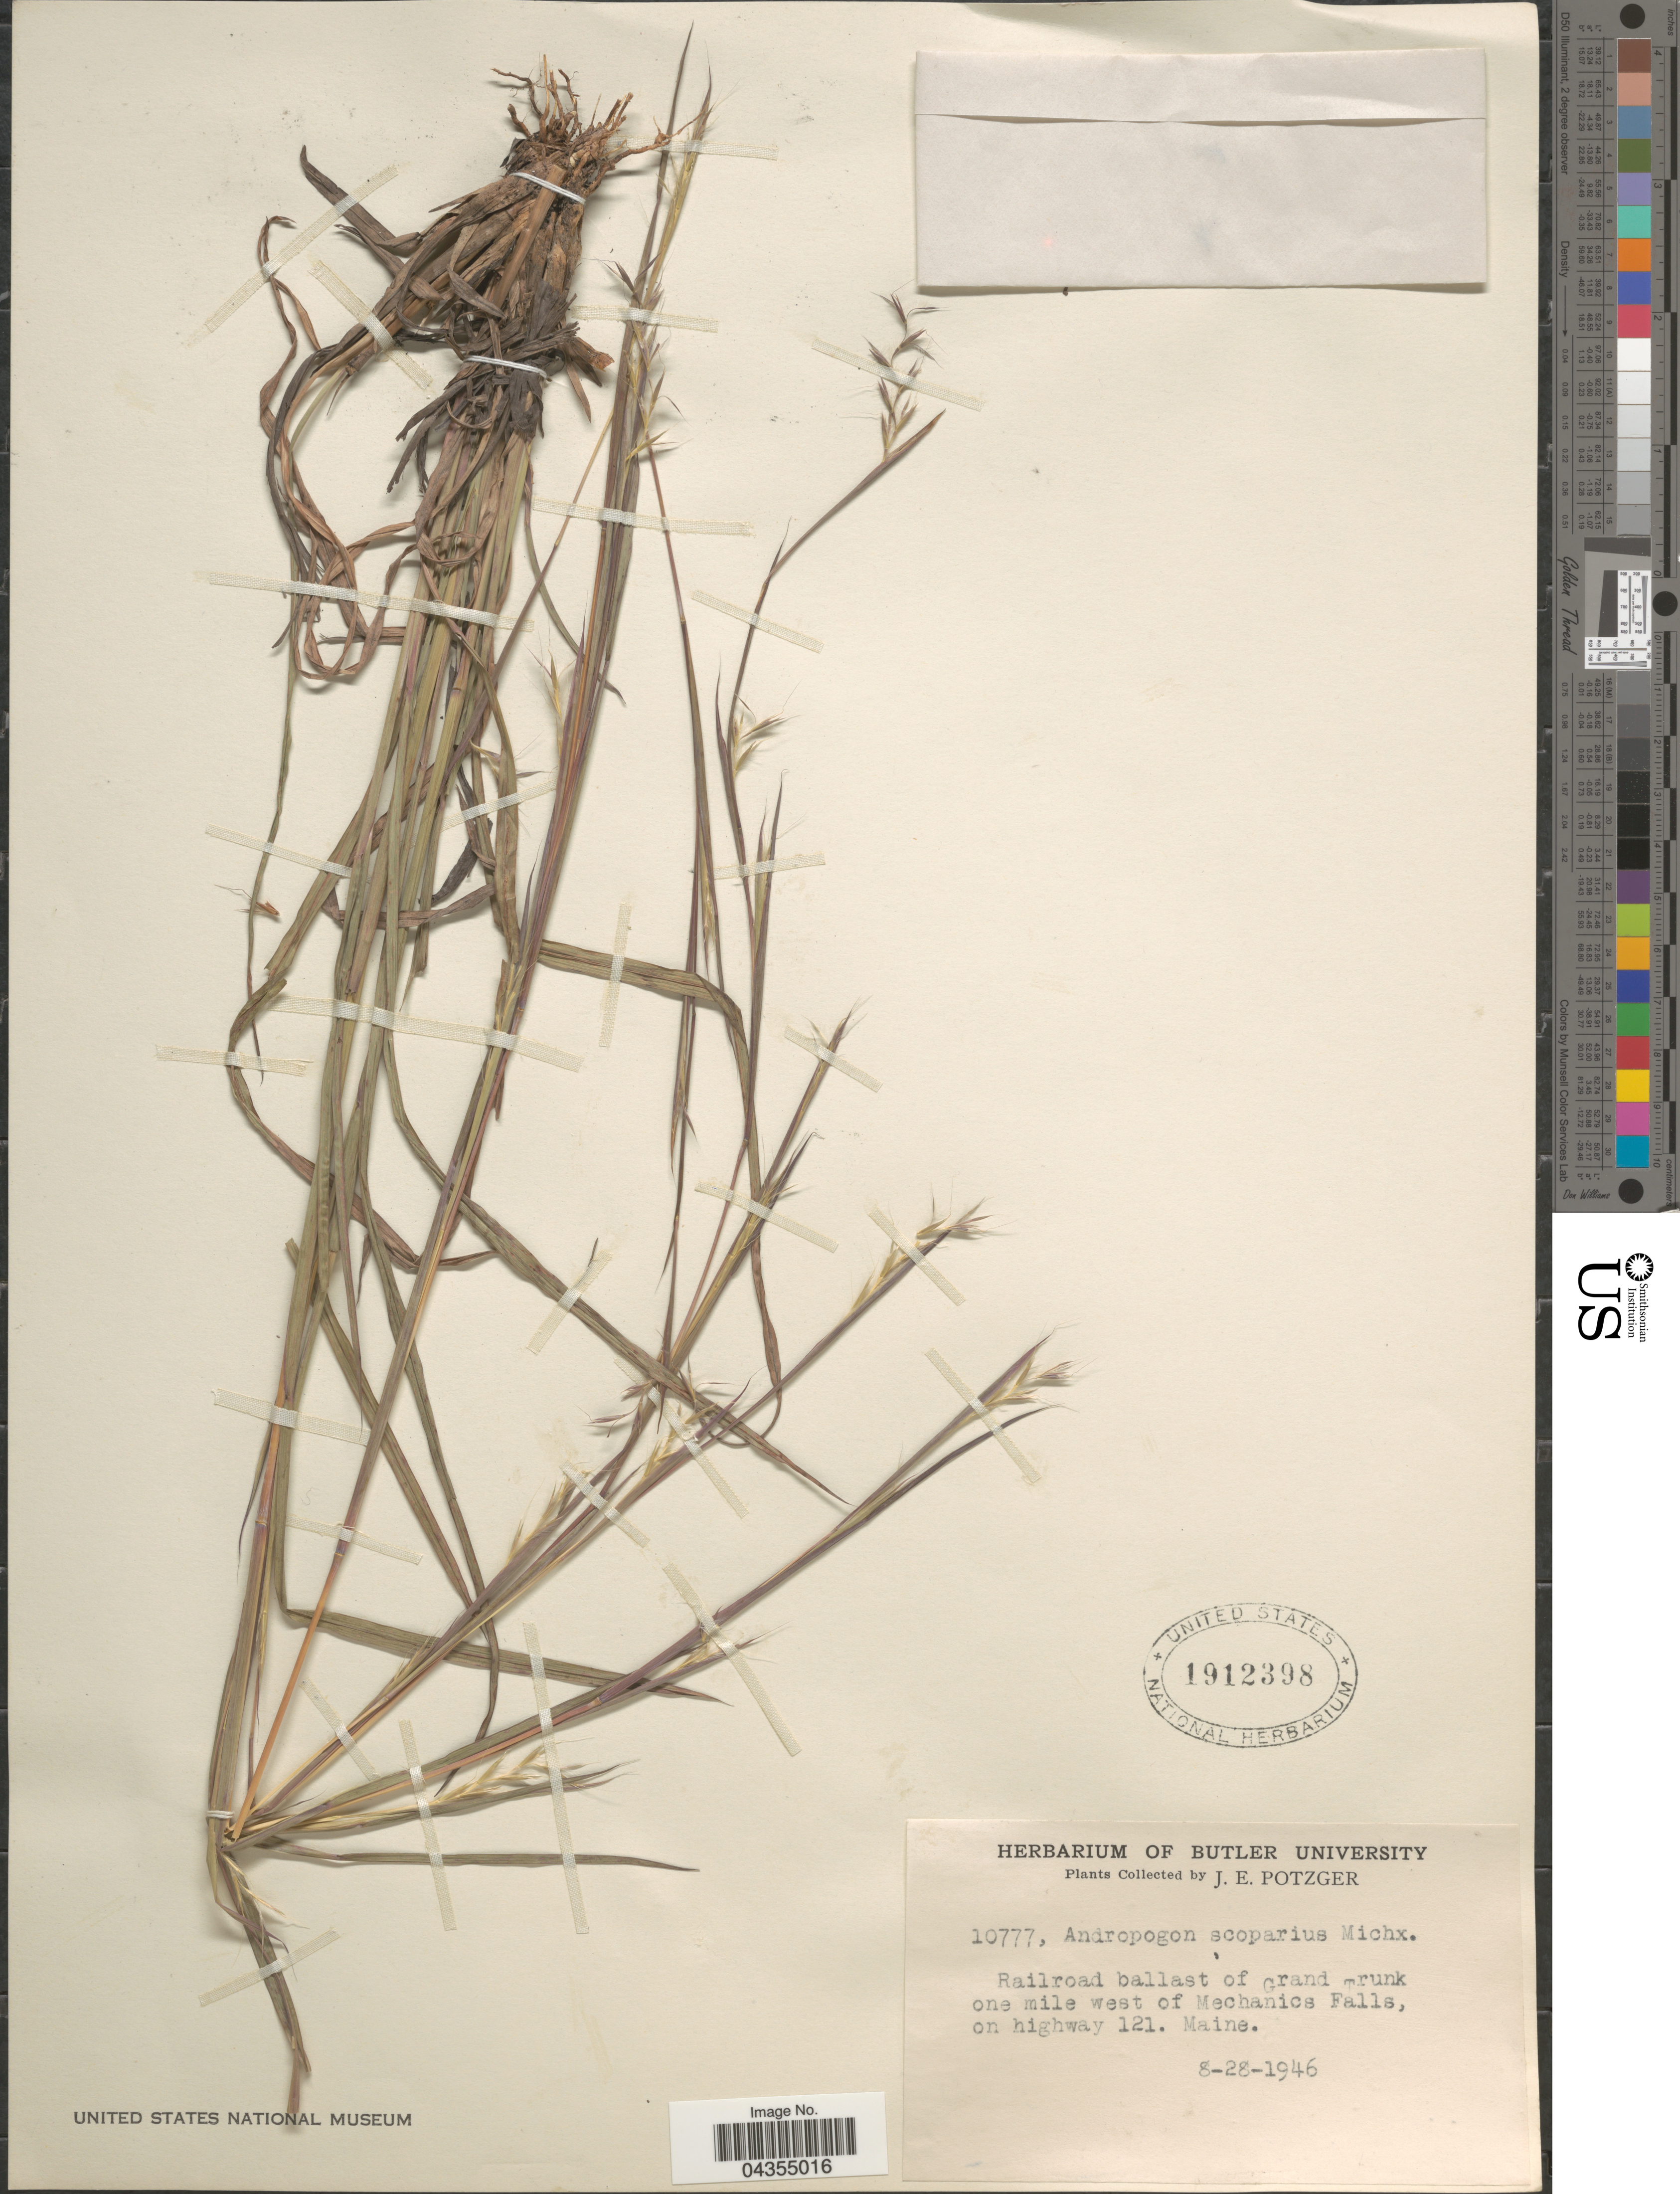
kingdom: Plantae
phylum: Tracheophyta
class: Liliopsida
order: Poales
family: Poaceae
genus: Schizachyrium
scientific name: Schizachyrium sanguineum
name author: (Retz.) Alston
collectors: J. Potzger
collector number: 10777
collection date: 1946-08-28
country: United States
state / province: Maine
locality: Railroad ballast of Grand Trunk one mile west of Mechanics Falls, on highway 121.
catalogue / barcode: US 1912398